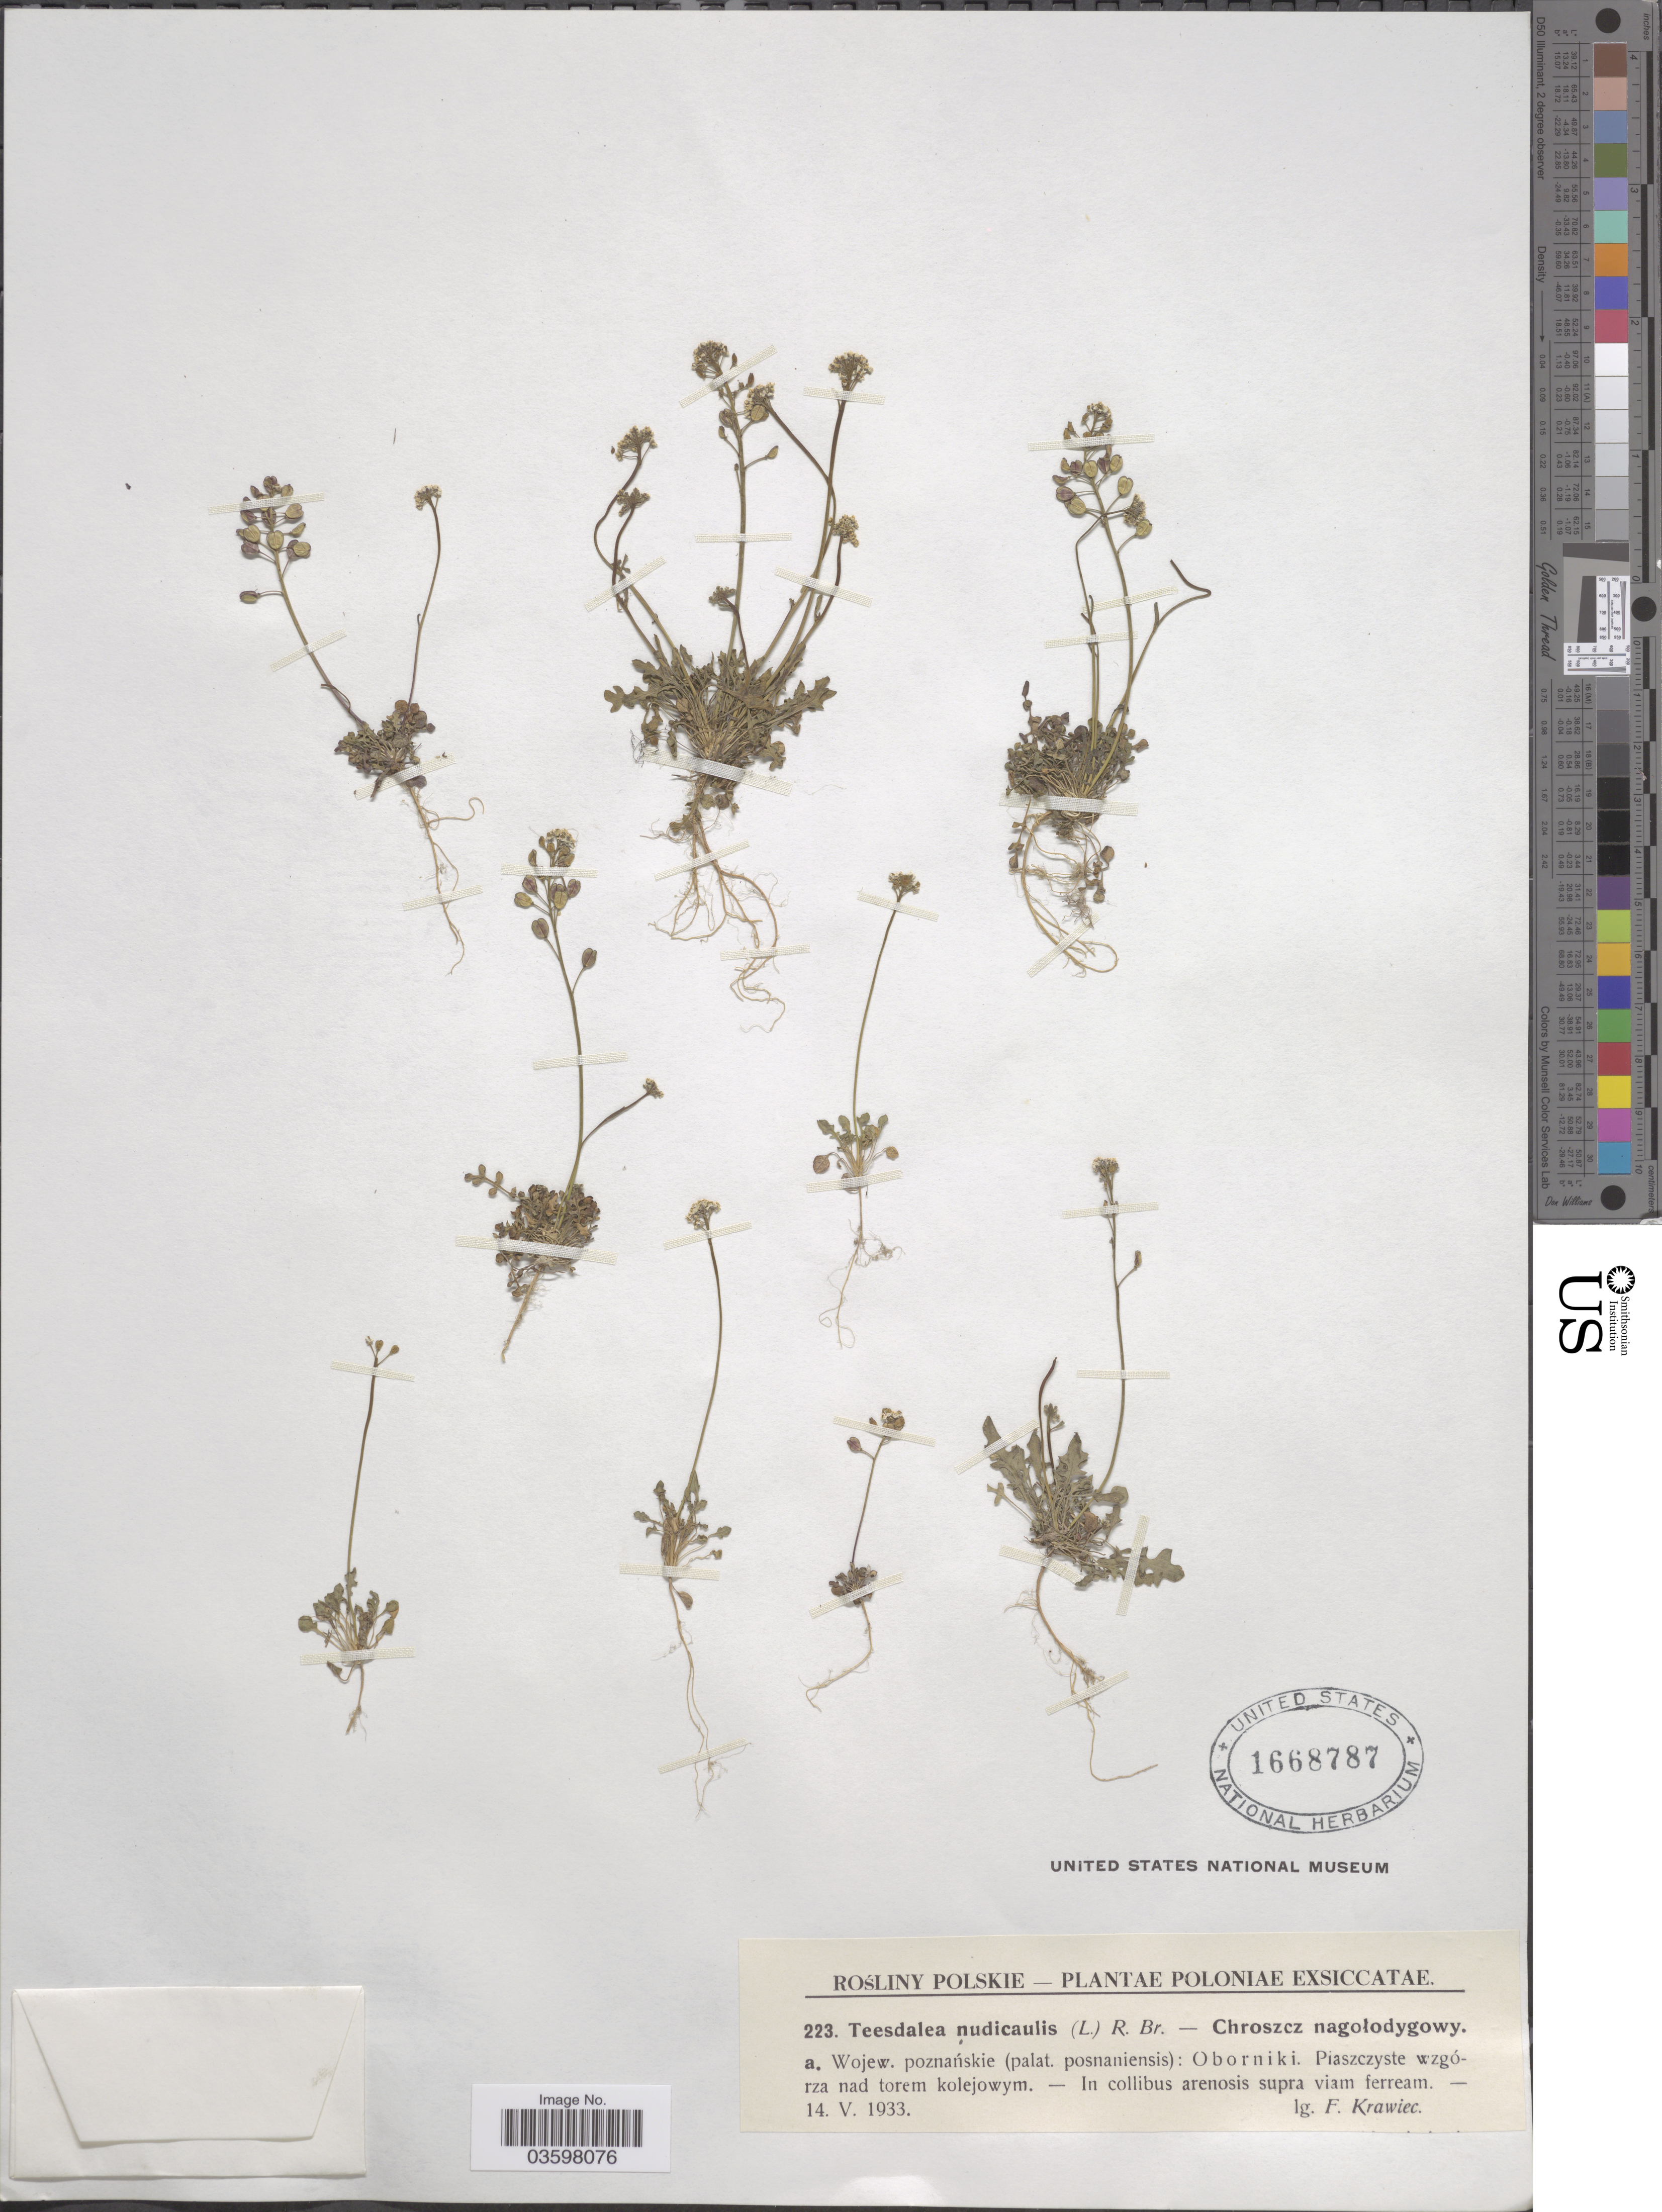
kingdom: Plantae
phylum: Tracheophyta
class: Magnoliopsida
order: Brassicales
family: Brassicaceae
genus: Teesdalia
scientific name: Teesdalia nudicaulis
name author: (L.) W.T. Aiton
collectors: F. Krawiec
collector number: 223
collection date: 1933-05-14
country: Poland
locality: Poloniae. Wojew. poznańskie (palat. posnaniensis): Oborniki. Piaszczyste wzgórza nad torem kolejowym.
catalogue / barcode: US 1668787